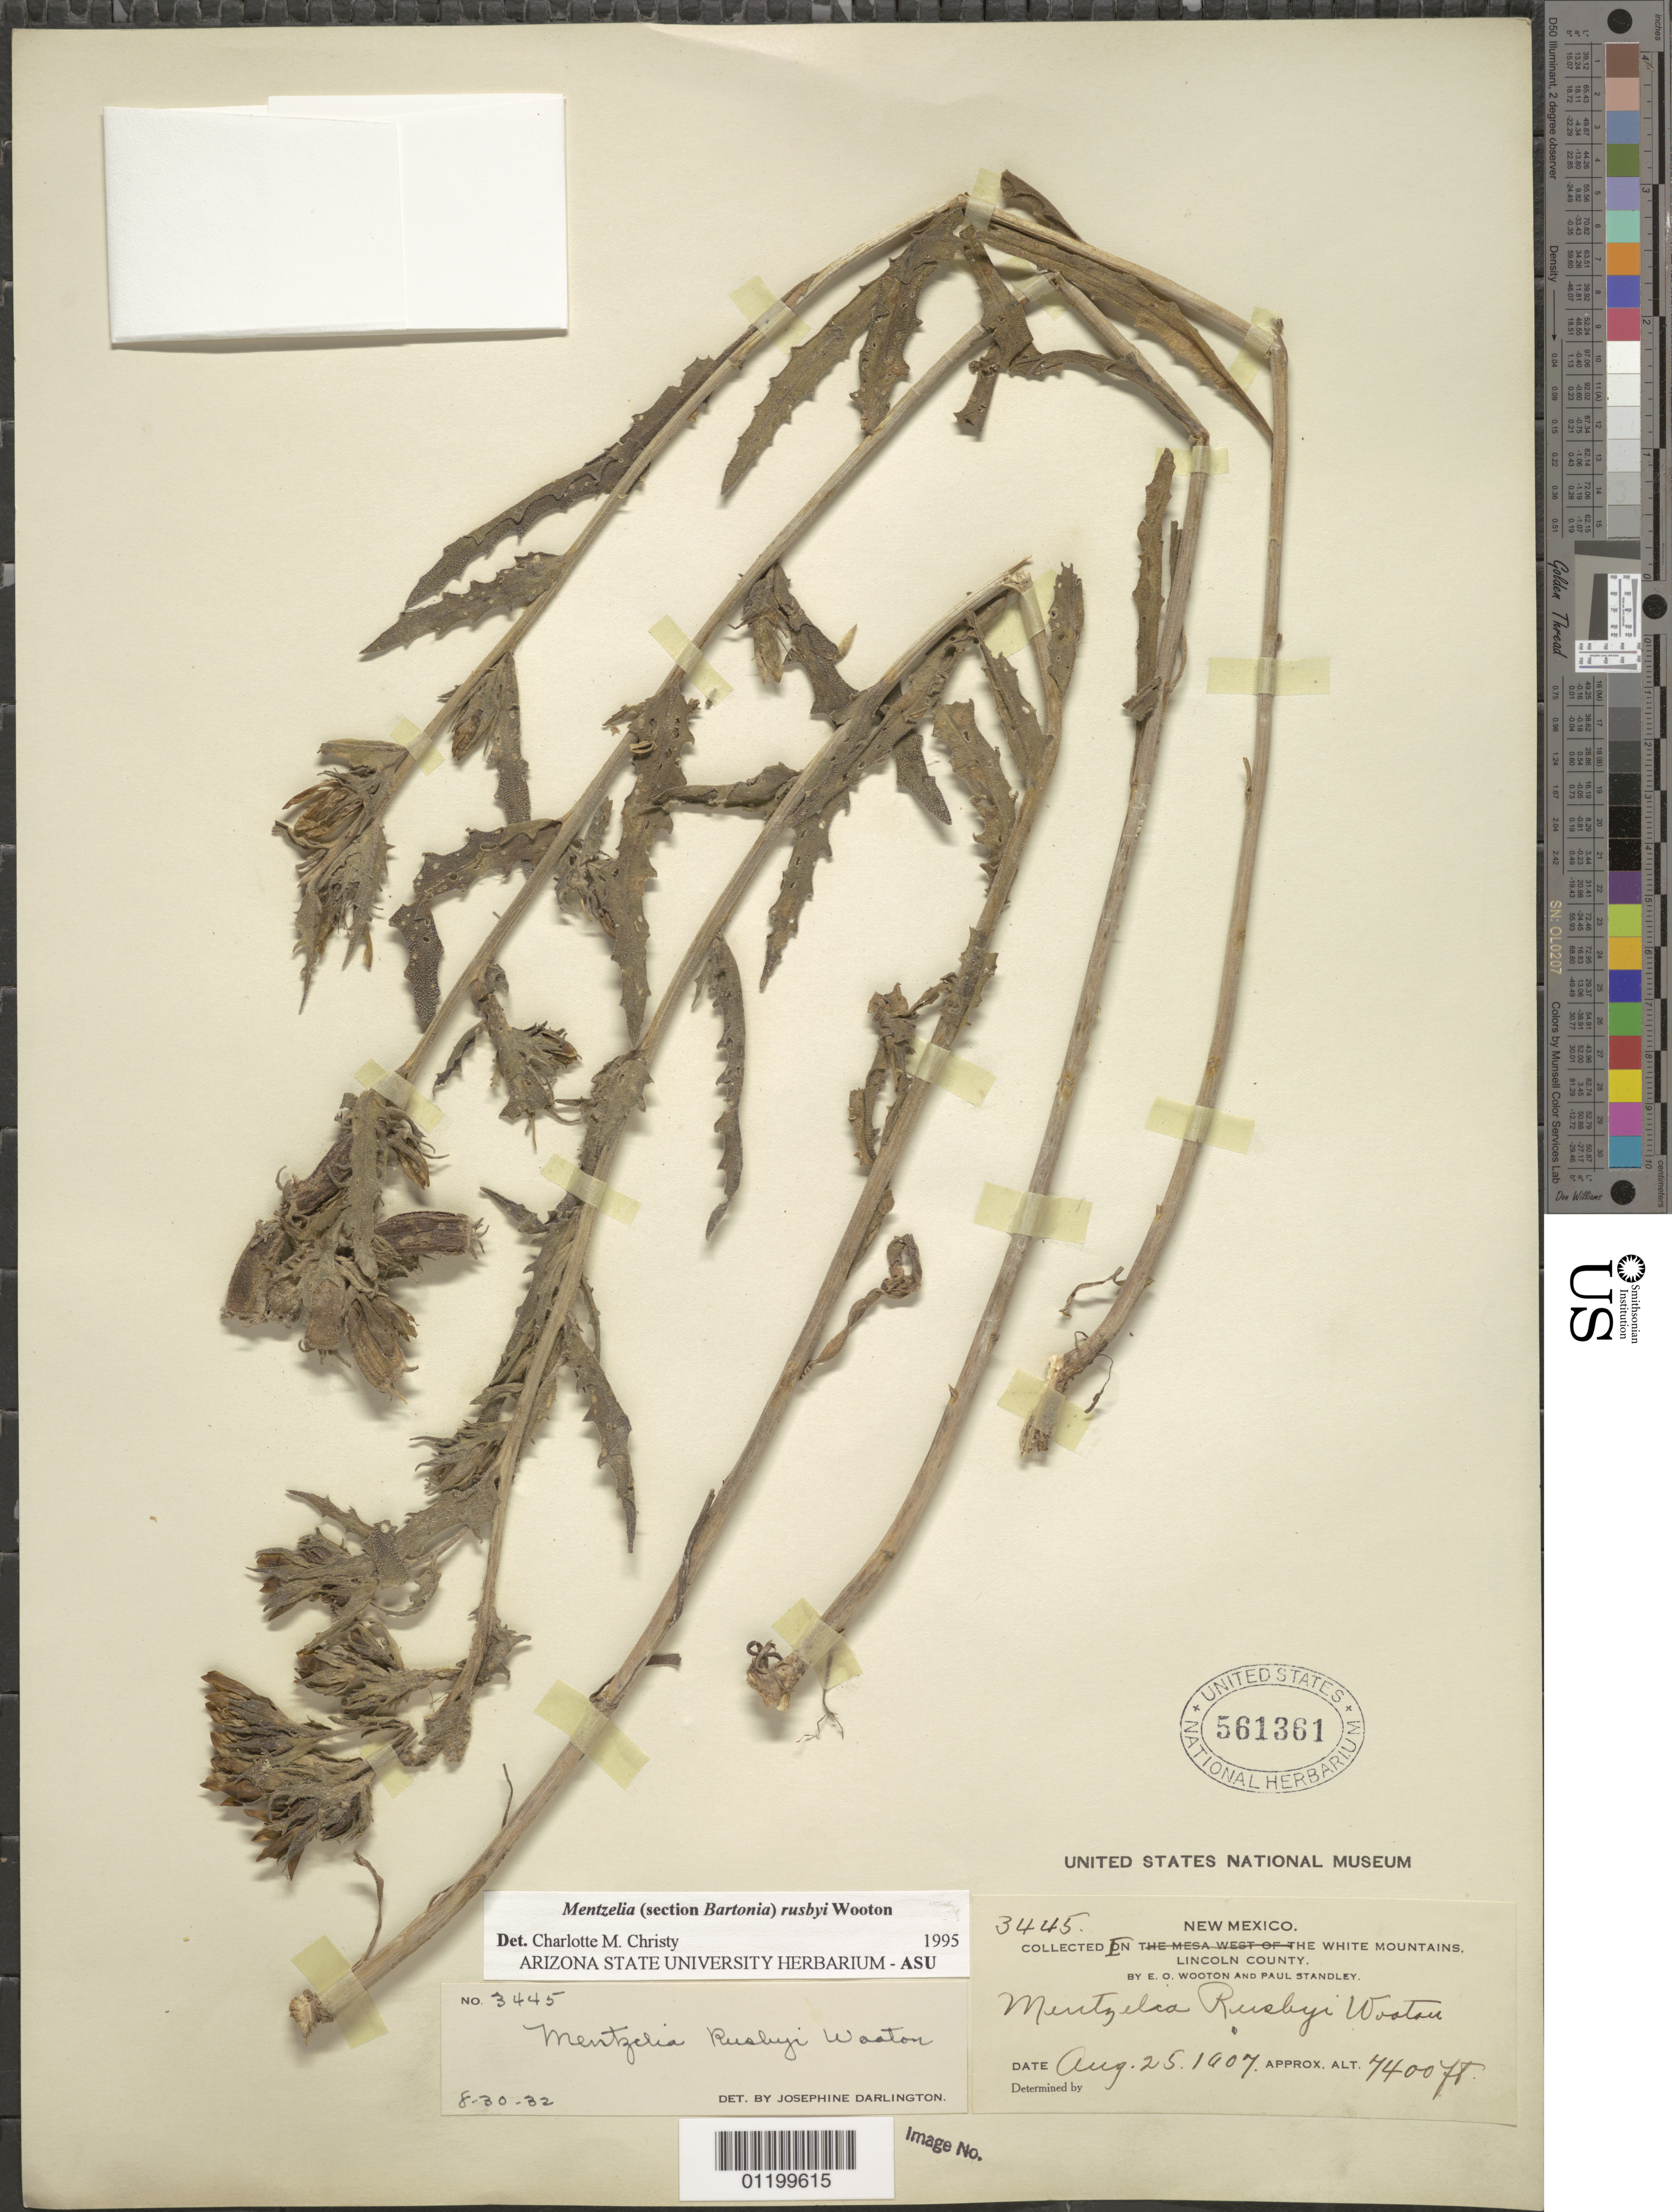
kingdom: Plantae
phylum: Tracheophyta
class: Magnoliopsida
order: Cornales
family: Loasaceae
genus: Mentzelia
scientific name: Mentzelia rusbyi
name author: Wooton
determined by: Christy, --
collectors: E. O. Wooton & P. C. Standley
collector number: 3445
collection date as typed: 25 Aug 1907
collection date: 1907-08-25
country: United States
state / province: New Mexico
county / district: Lincoln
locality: White Mountains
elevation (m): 2256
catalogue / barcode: US 561361